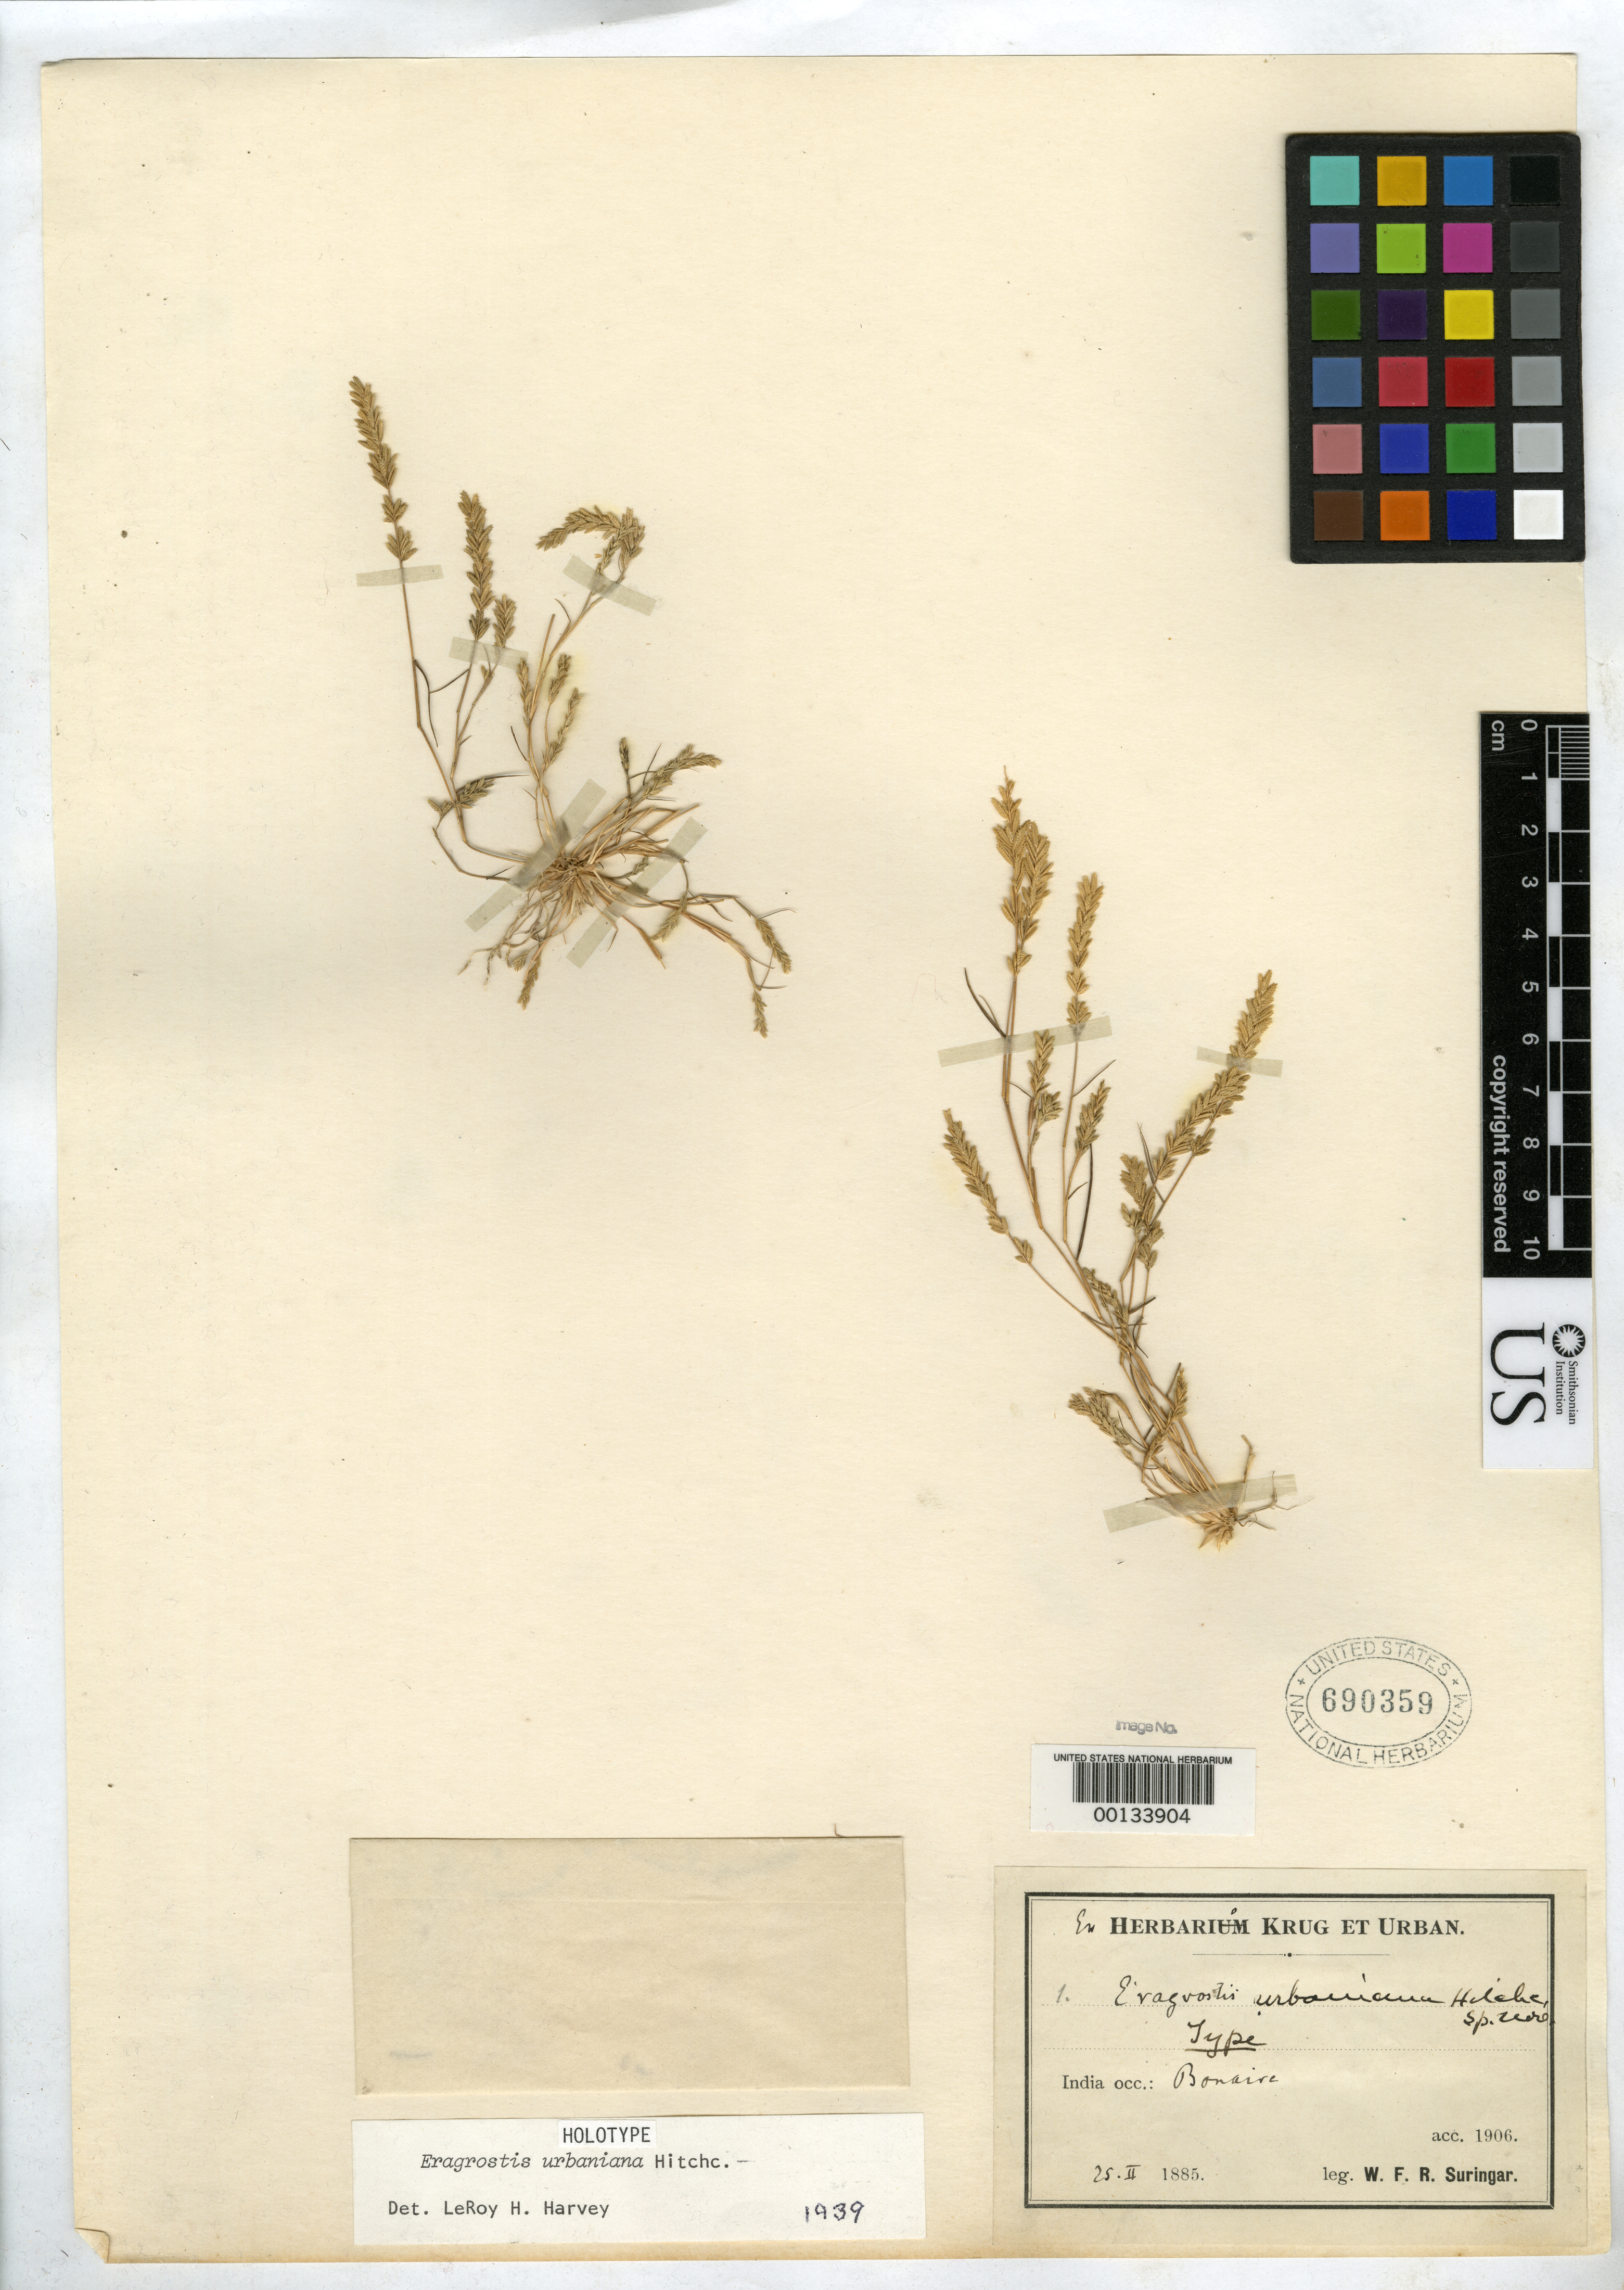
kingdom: Plantae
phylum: Tracheophyta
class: Liliopsida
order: Poales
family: Poaceae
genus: Eragrostis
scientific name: Eragrostis urbaniana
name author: Hitchc. in Urb.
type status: Holotype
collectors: W. F. Suringar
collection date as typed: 25 Feb 1885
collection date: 1885-02-25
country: Netherlands Antilles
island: Bonaire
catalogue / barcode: US 690359